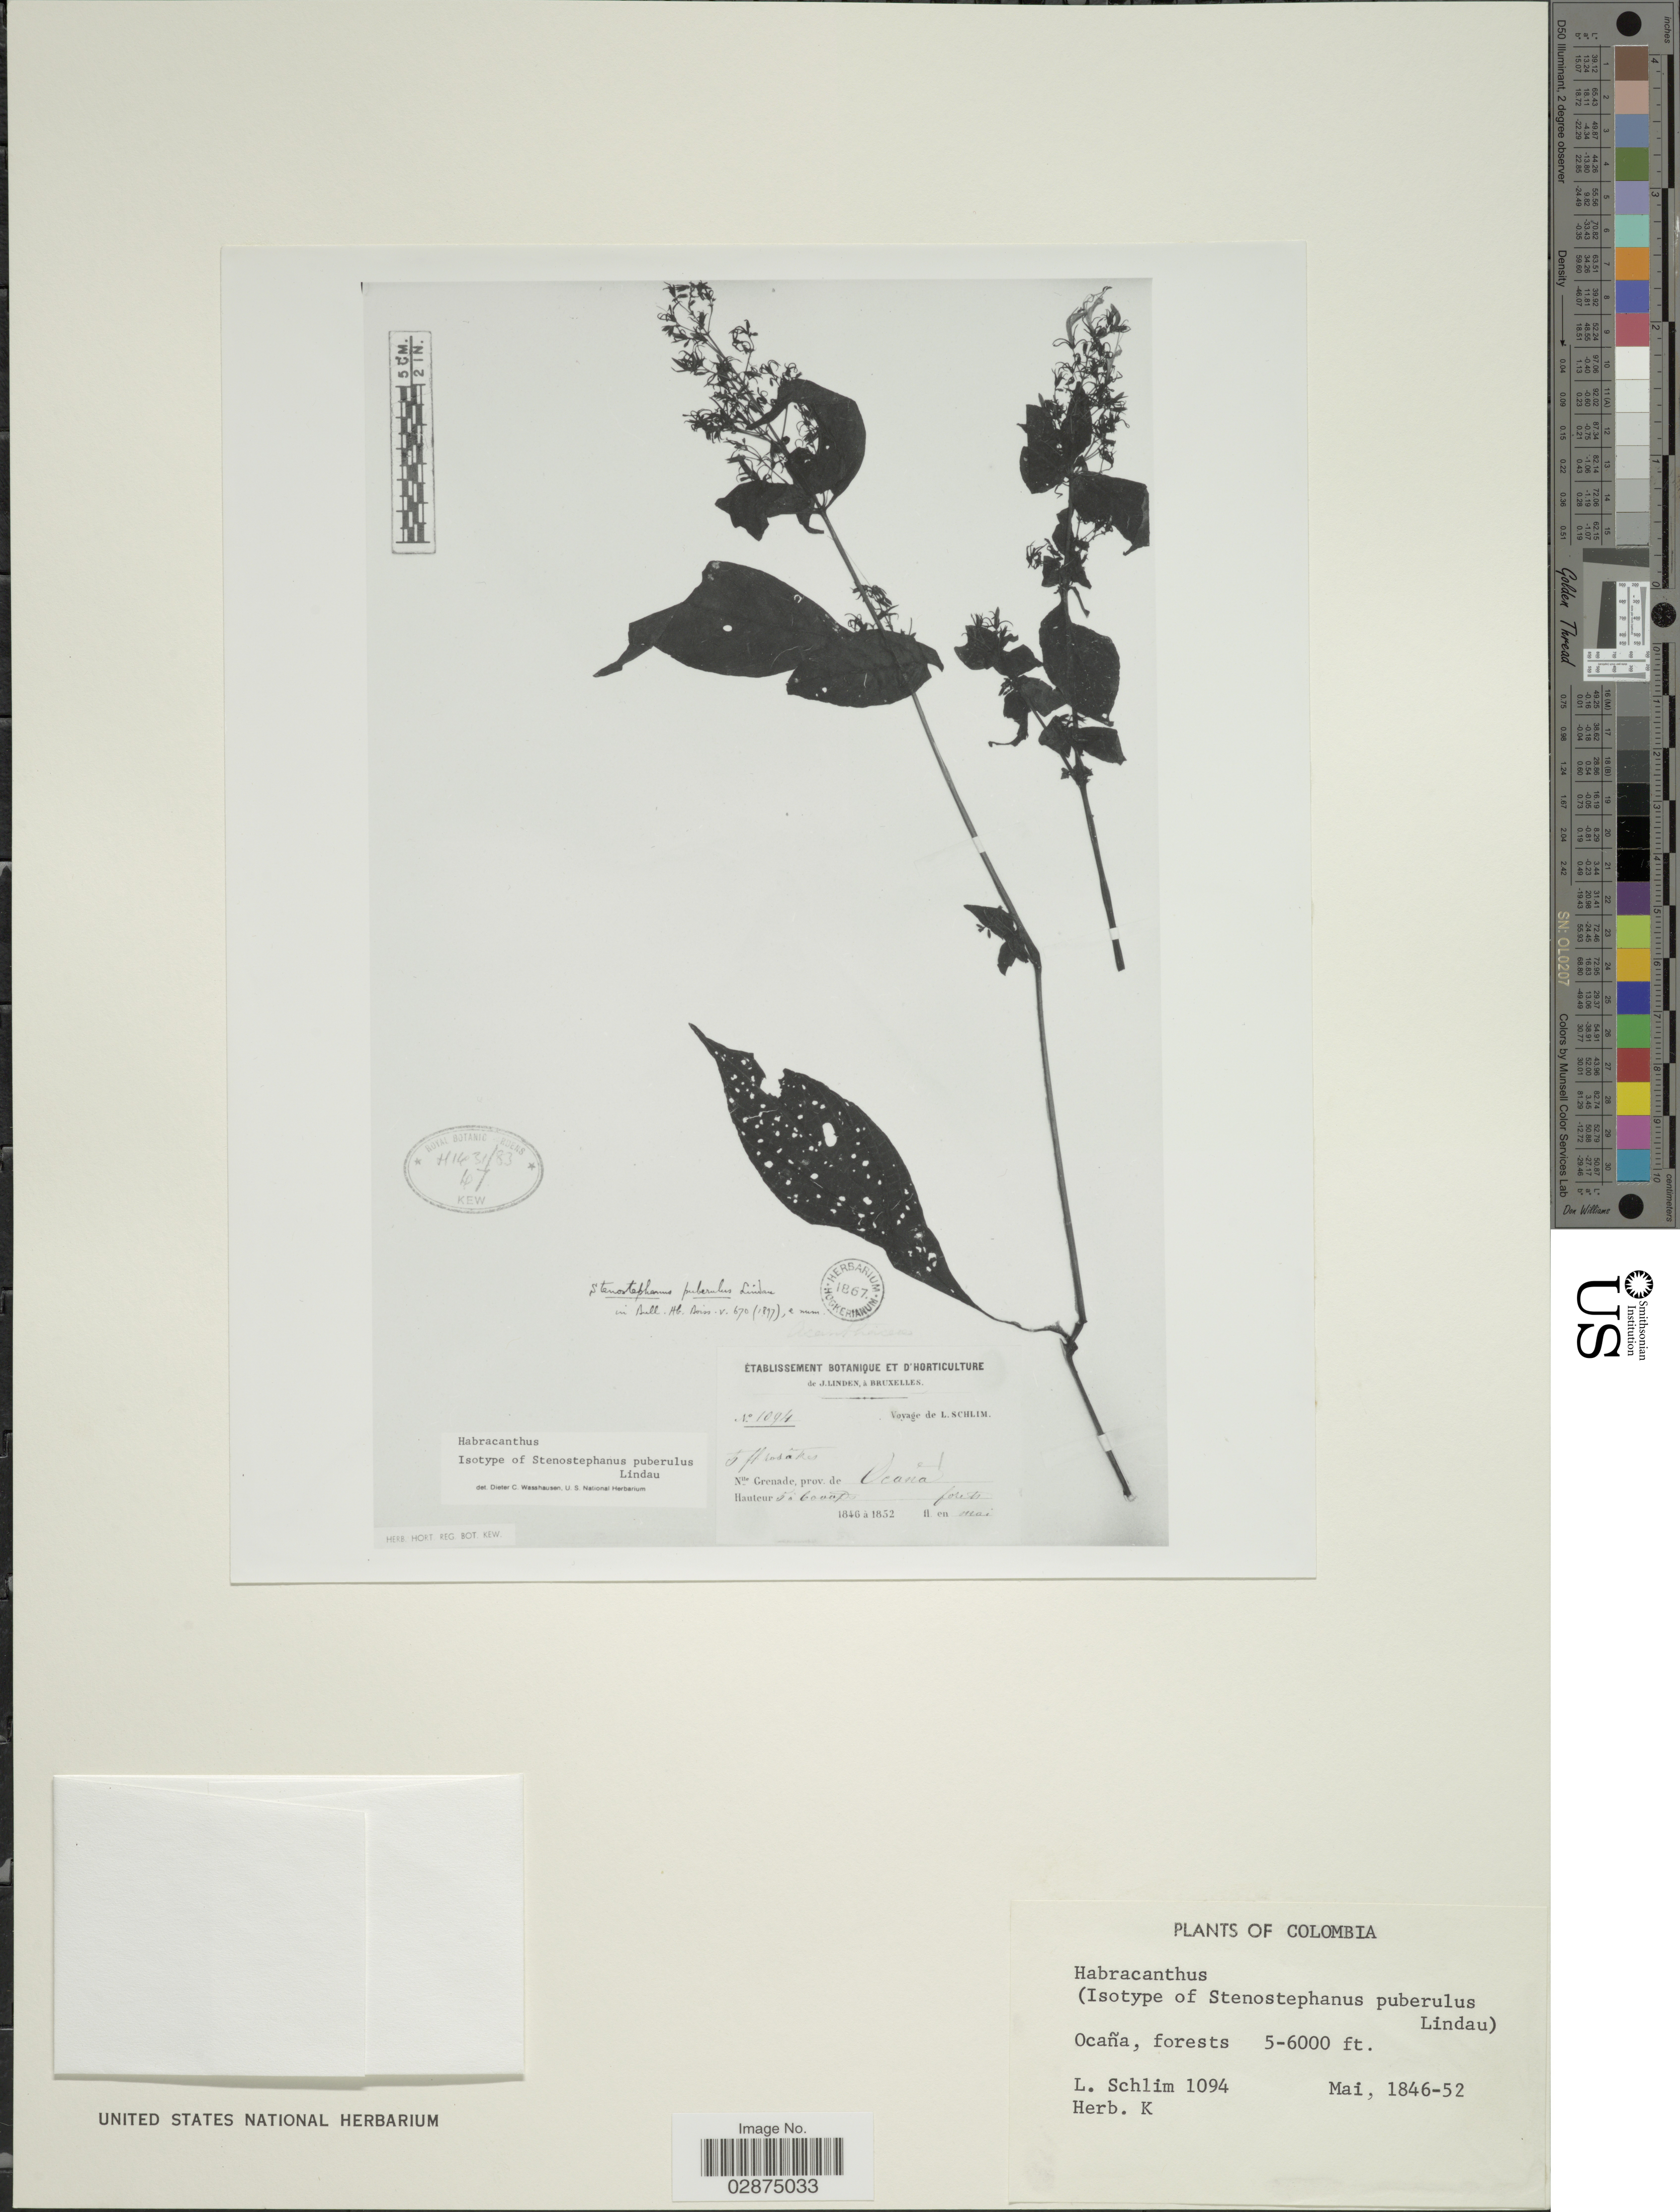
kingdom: Plantae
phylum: Tracheophyta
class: Magnoliopsida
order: Lamiales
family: Acanthaceae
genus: Habracanthus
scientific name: Habracanthus diversicolor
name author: Lindau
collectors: L. Schlim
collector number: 1094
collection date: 1846-05/1852-05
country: Colombia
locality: Nlle Grenade, prov. de Ocana.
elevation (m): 1524